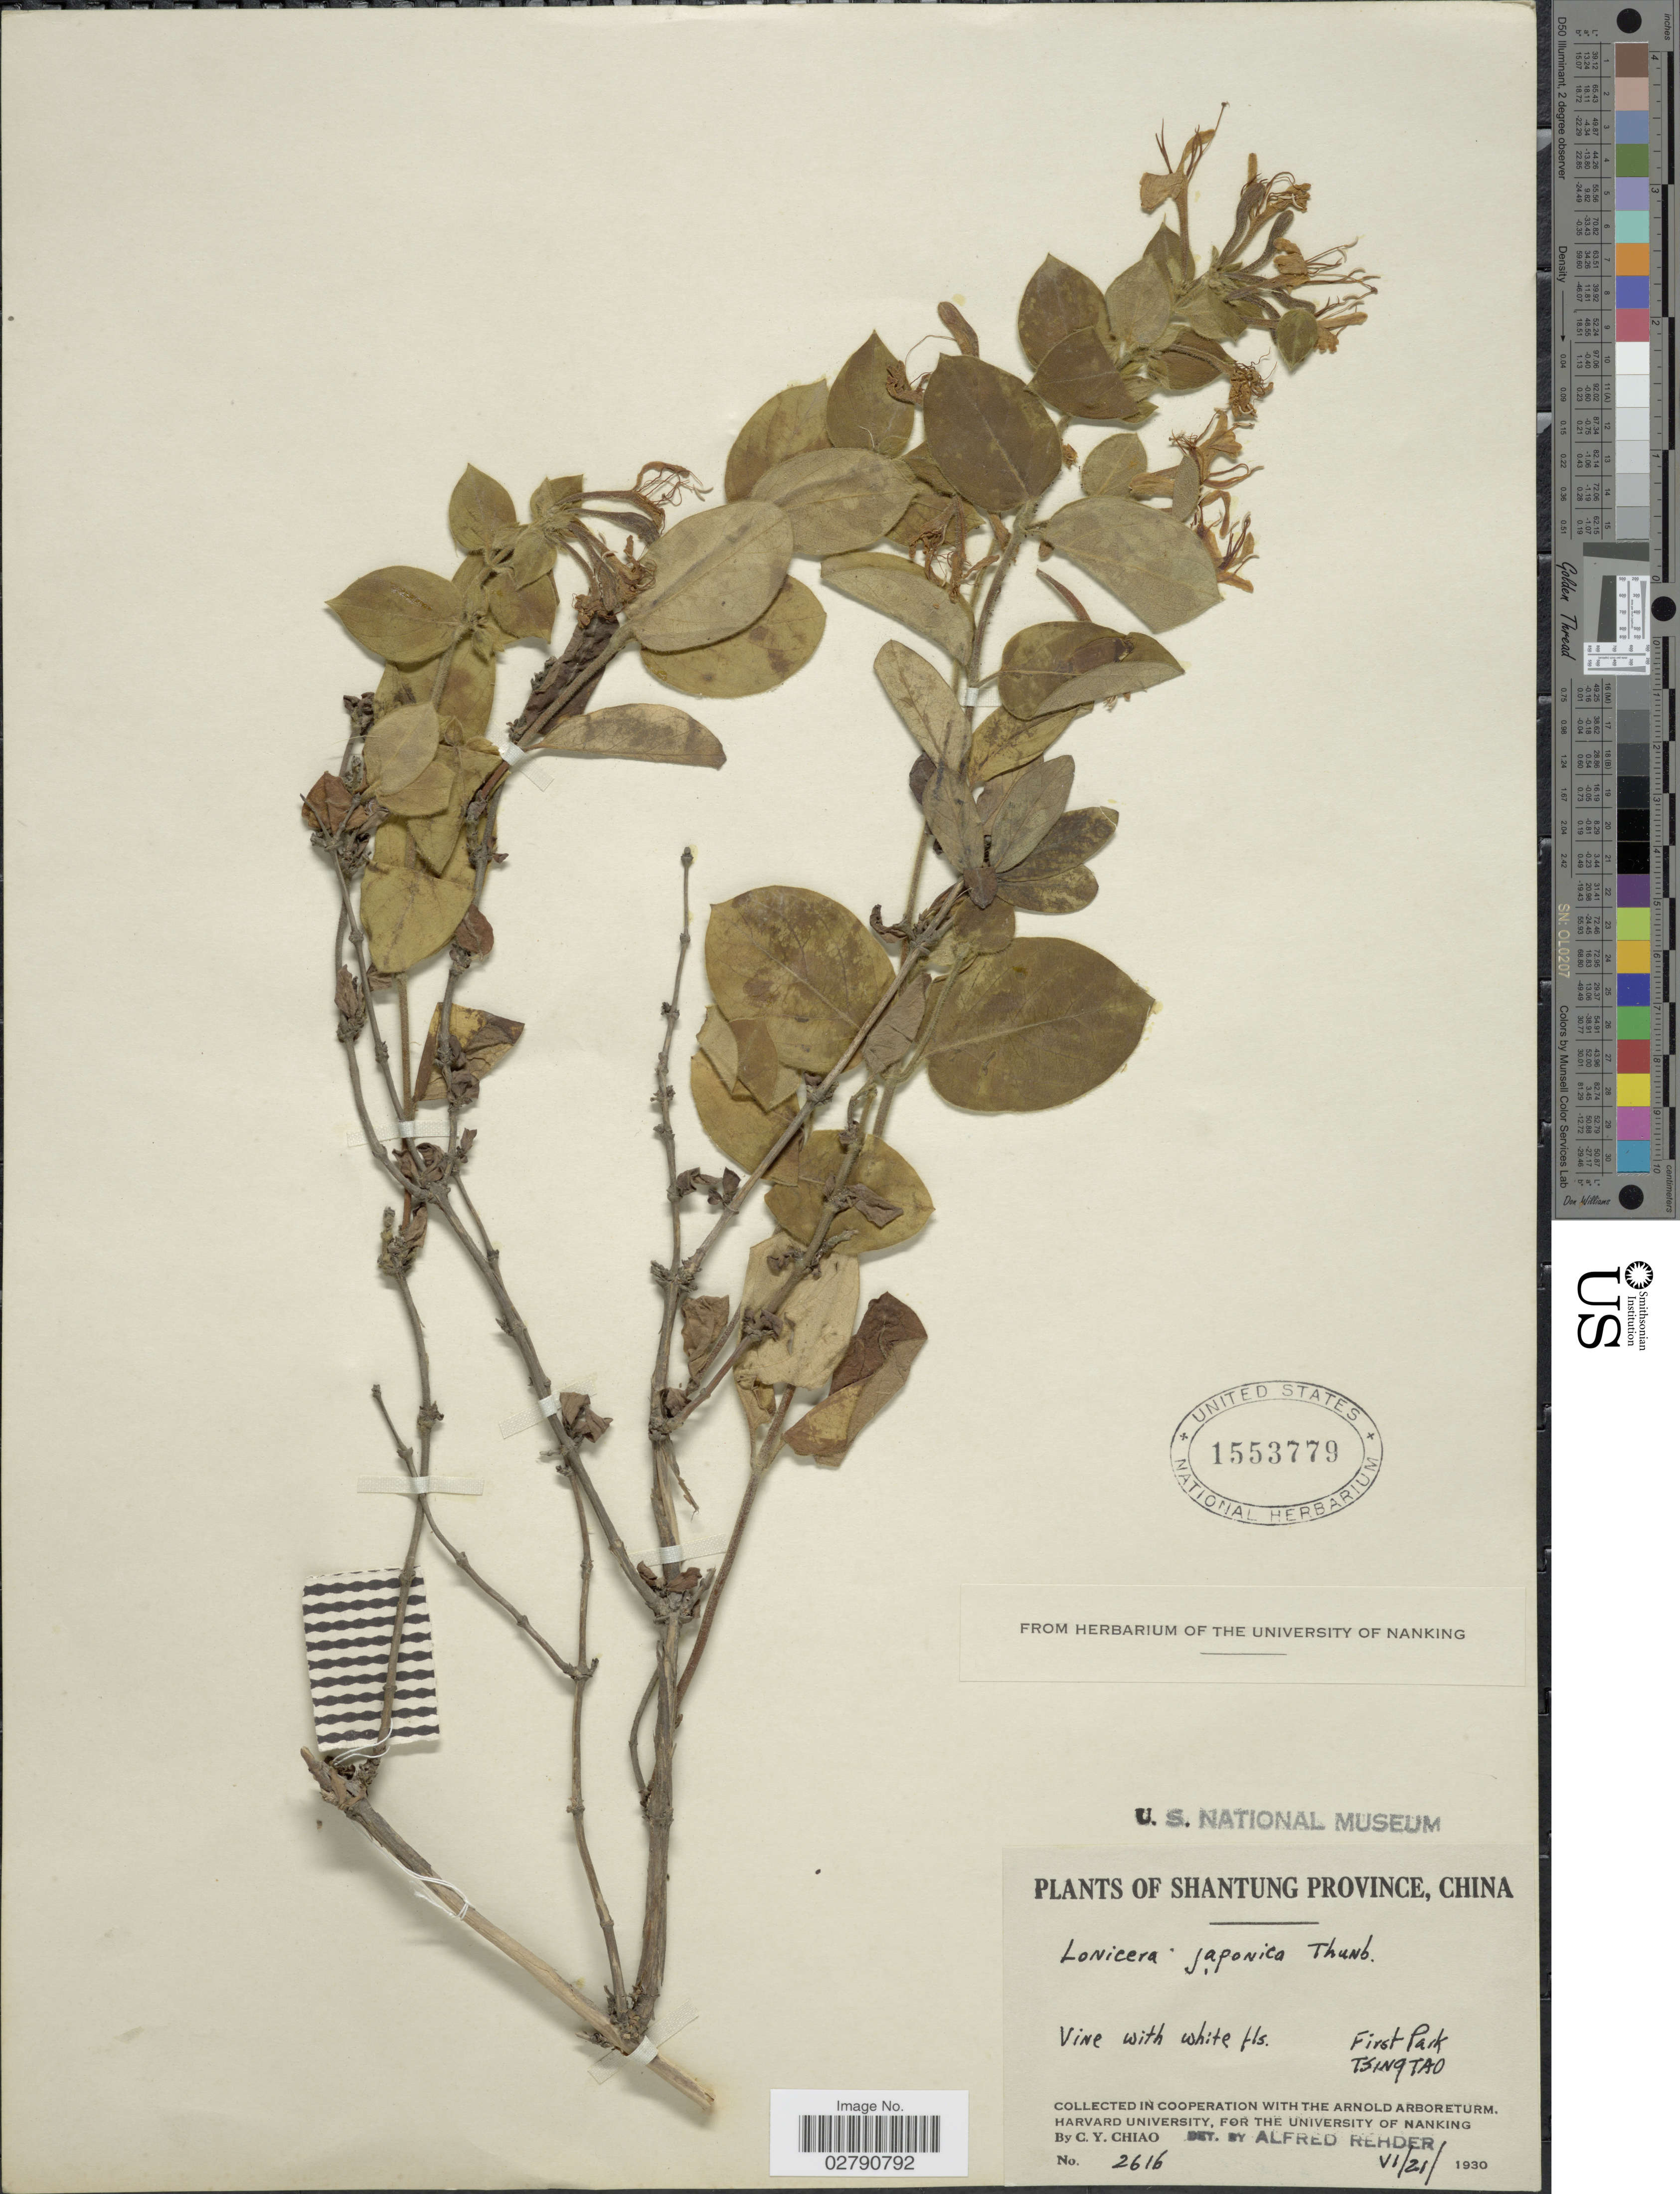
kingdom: Plantae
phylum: Tracheophyta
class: Magnoliopsida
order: Dipsacales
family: Caprifoliaceae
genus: Lonicera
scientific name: Lonicera japonica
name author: Thunb.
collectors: C. Y. Chiao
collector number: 2616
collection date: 1930-06-21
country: China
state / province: Shandong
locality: Shantung Province. First Park, Tsing Tao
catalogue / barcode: US 1553779